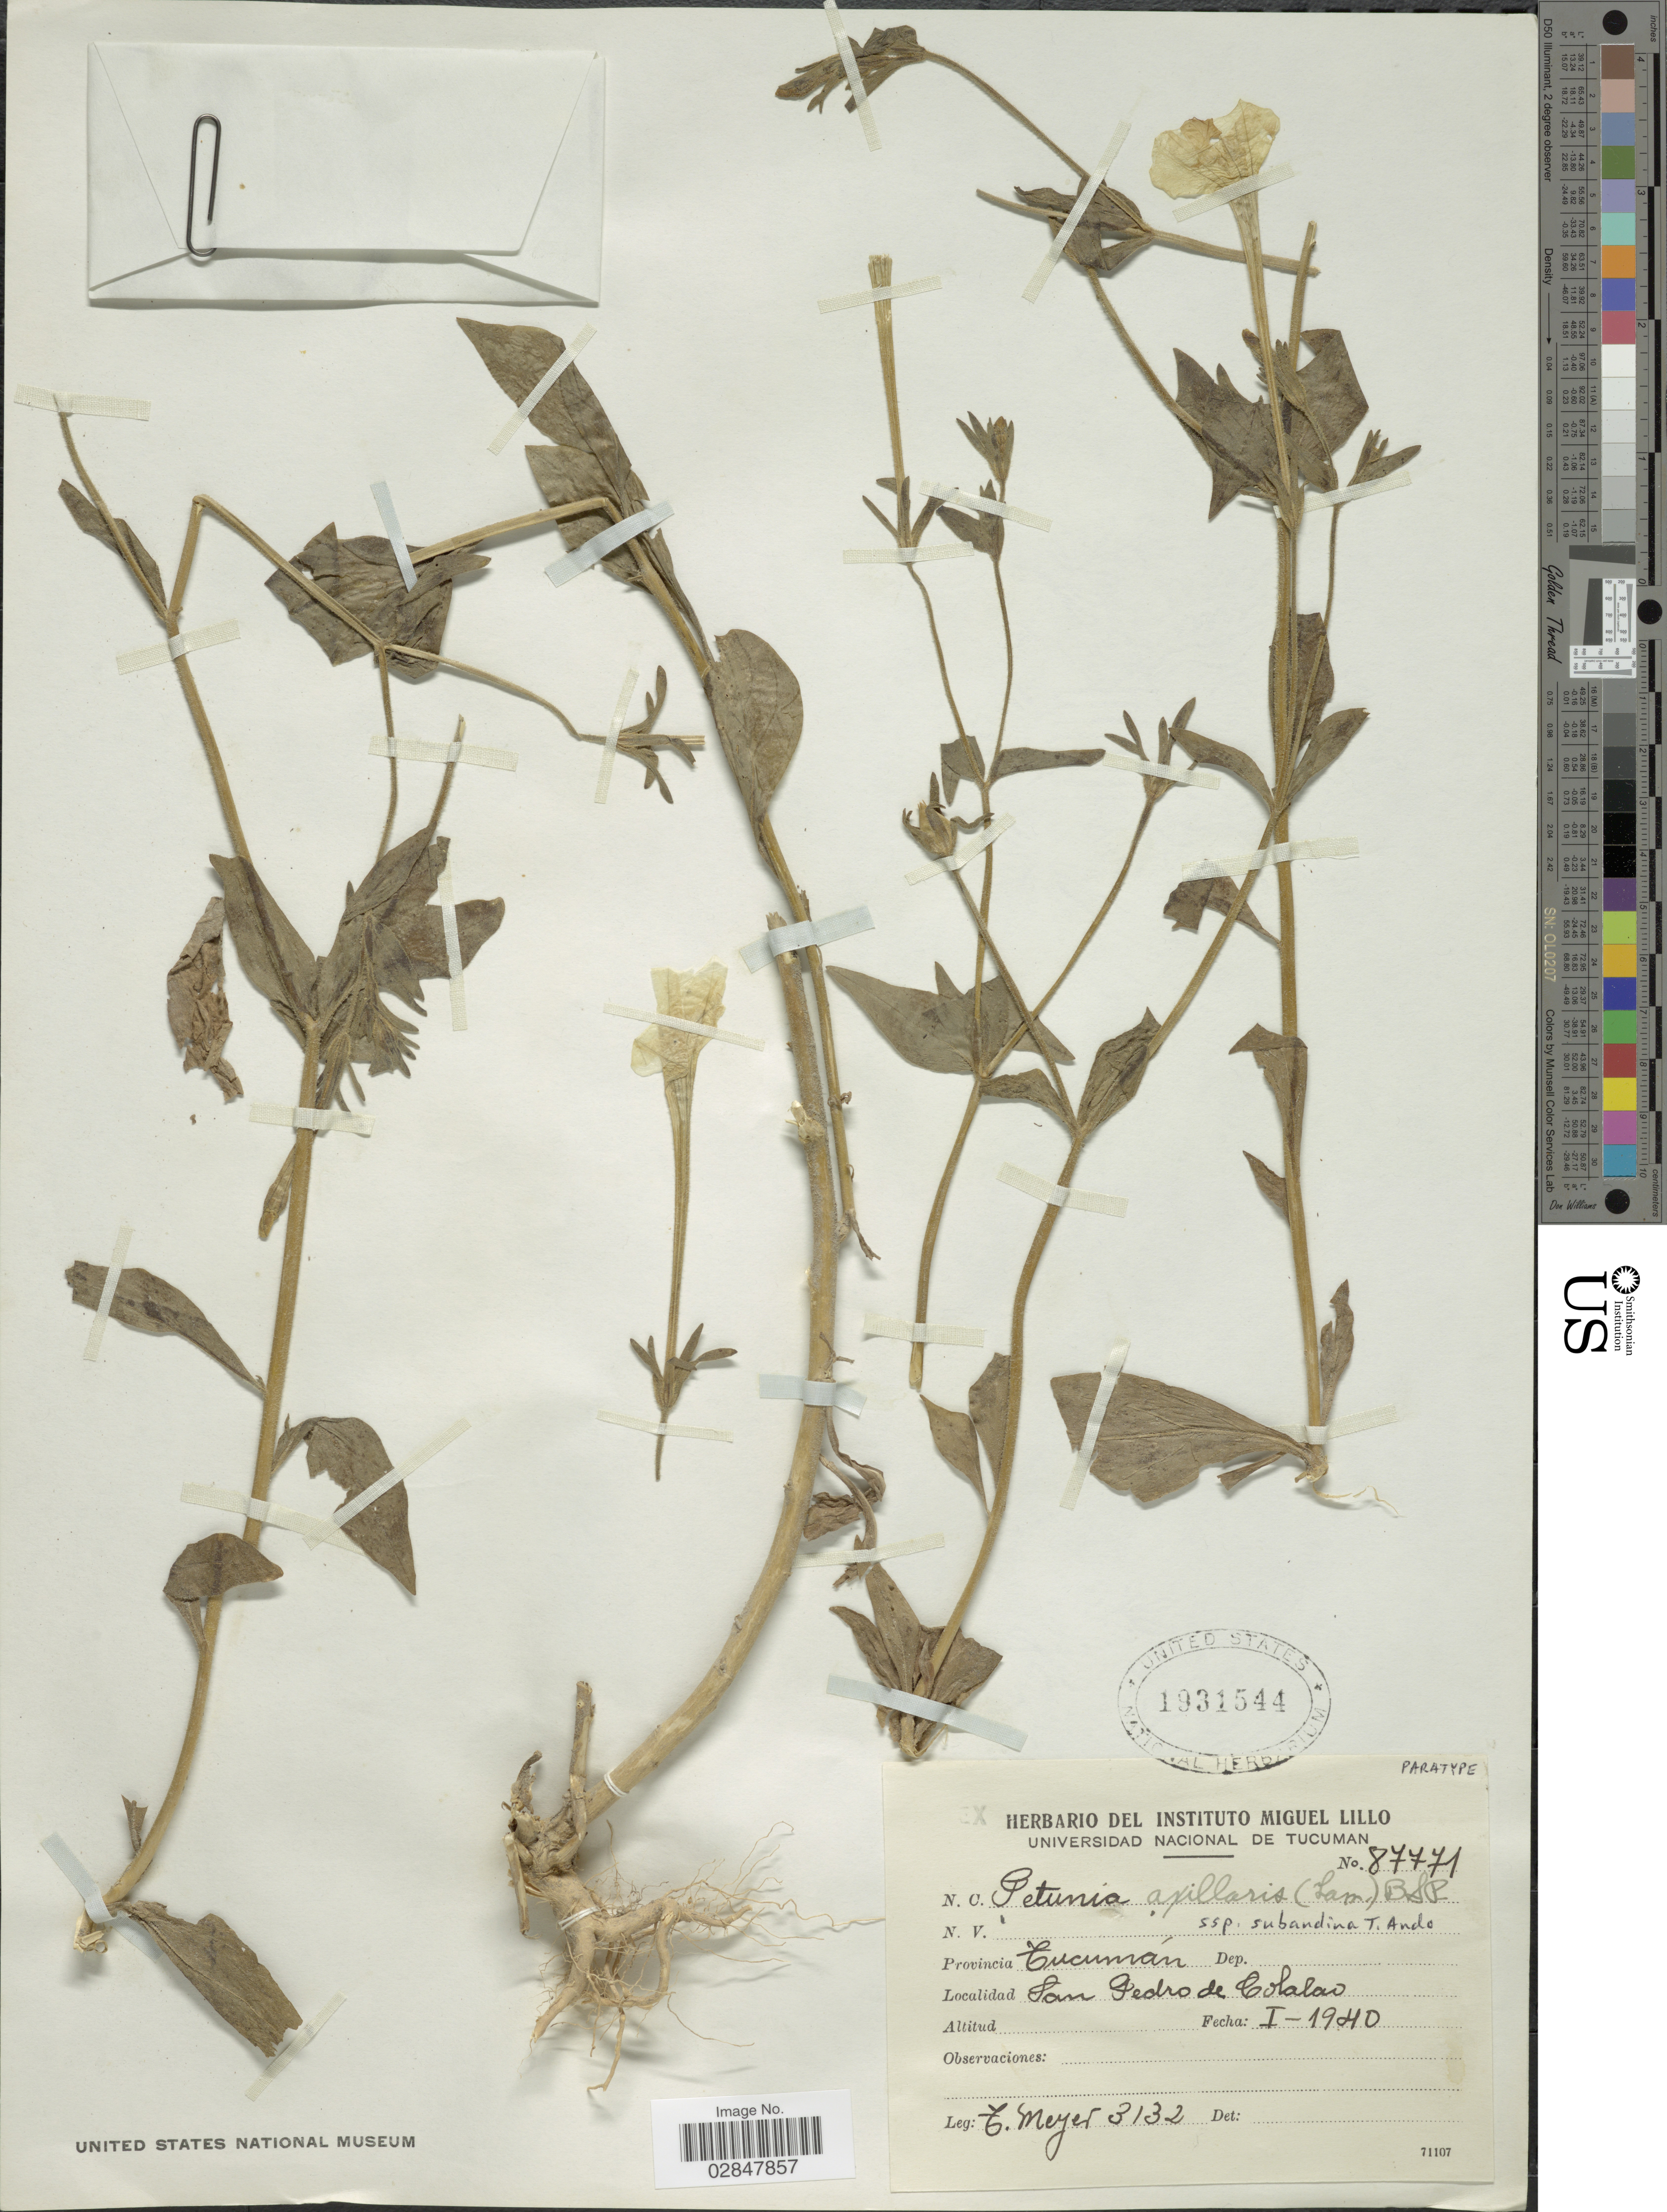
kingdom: Plantae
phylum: Tracheophyta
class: Magnoliopsida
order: Solanales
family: Solanaceae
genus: Petunia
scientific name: Petunia axillaris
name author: (Lam.) Britton, Stearns & Poggenb.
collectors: E. Meyer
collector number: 3132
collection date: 1940-01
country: Argentina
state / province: Tucuman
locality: San Pedro de Colalao.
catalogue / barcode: US 1931544